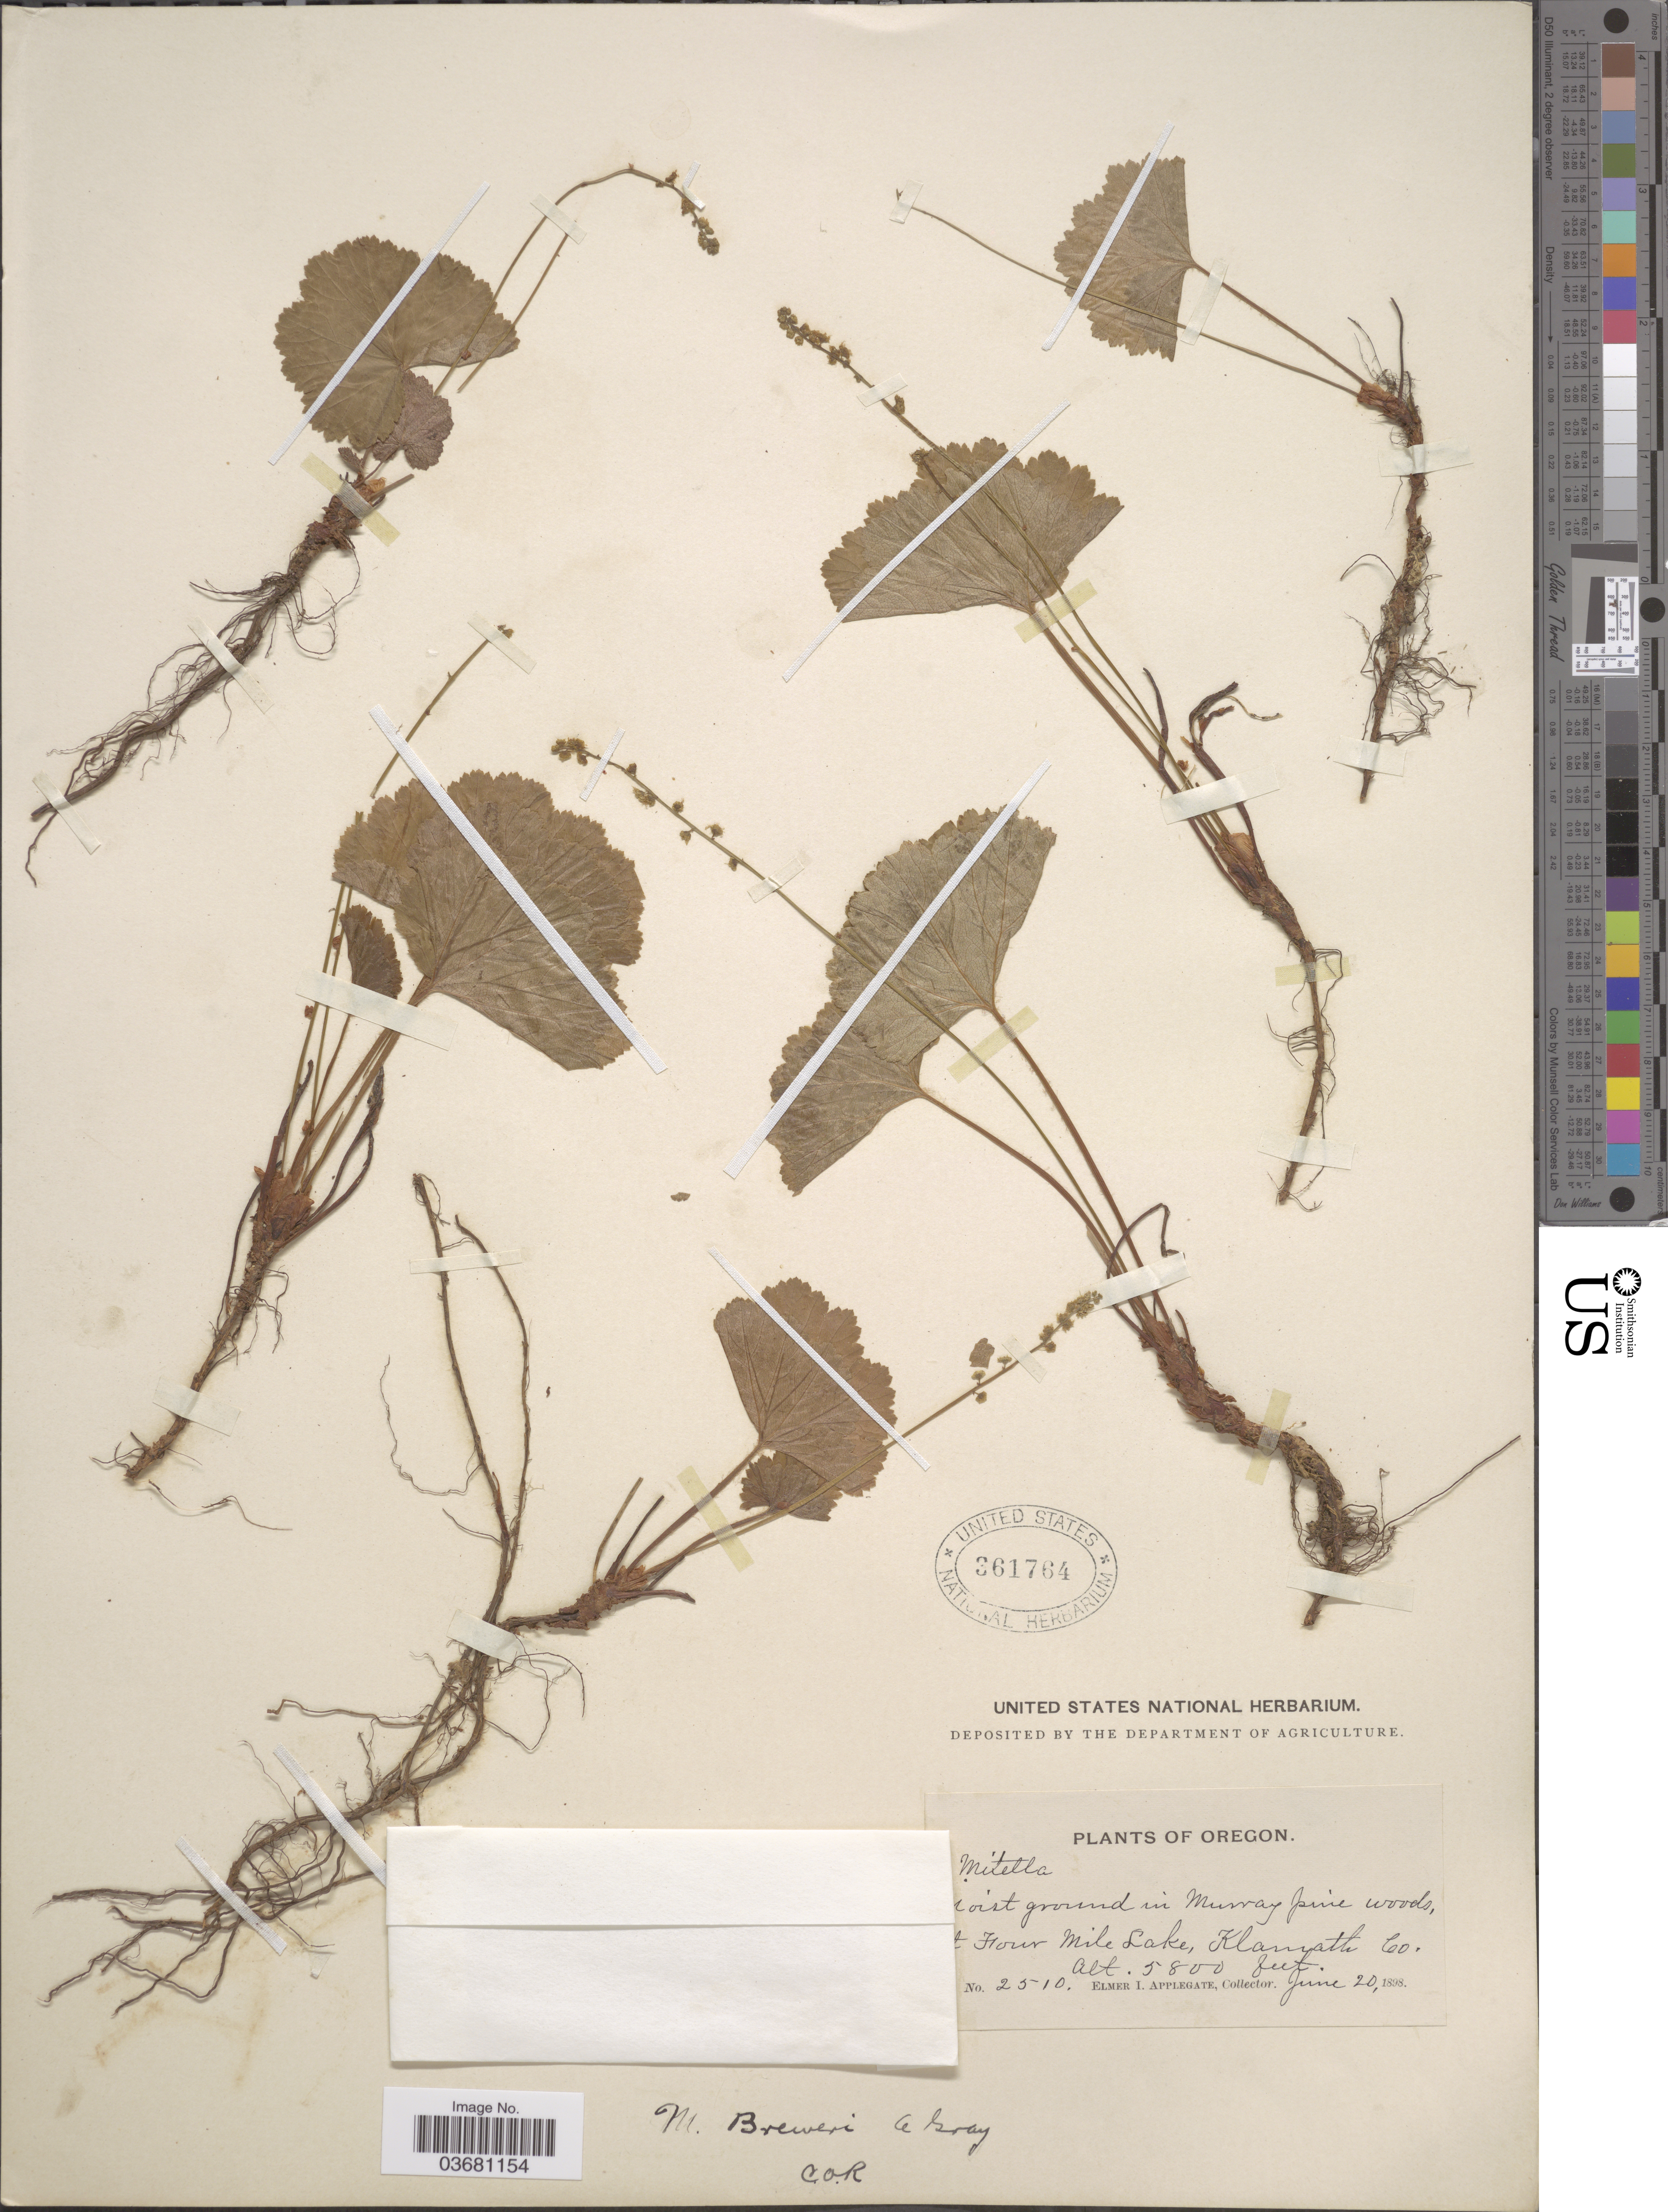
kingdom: Plantae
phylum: Tracheophyta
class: Magnoliopsida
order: Saxifragales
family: Saxifragaceae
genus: Mitella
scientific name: Mitella breweri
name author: A. Gray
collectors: E. I. Applegate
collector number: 2510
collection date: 1898-06-20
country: United States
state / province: Oregon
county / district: Klamath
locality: Moist ground in Murray pine woods, [illegible text]t Four Mile Lake, Klamath Co.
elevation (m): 1768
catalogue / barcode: US 361764